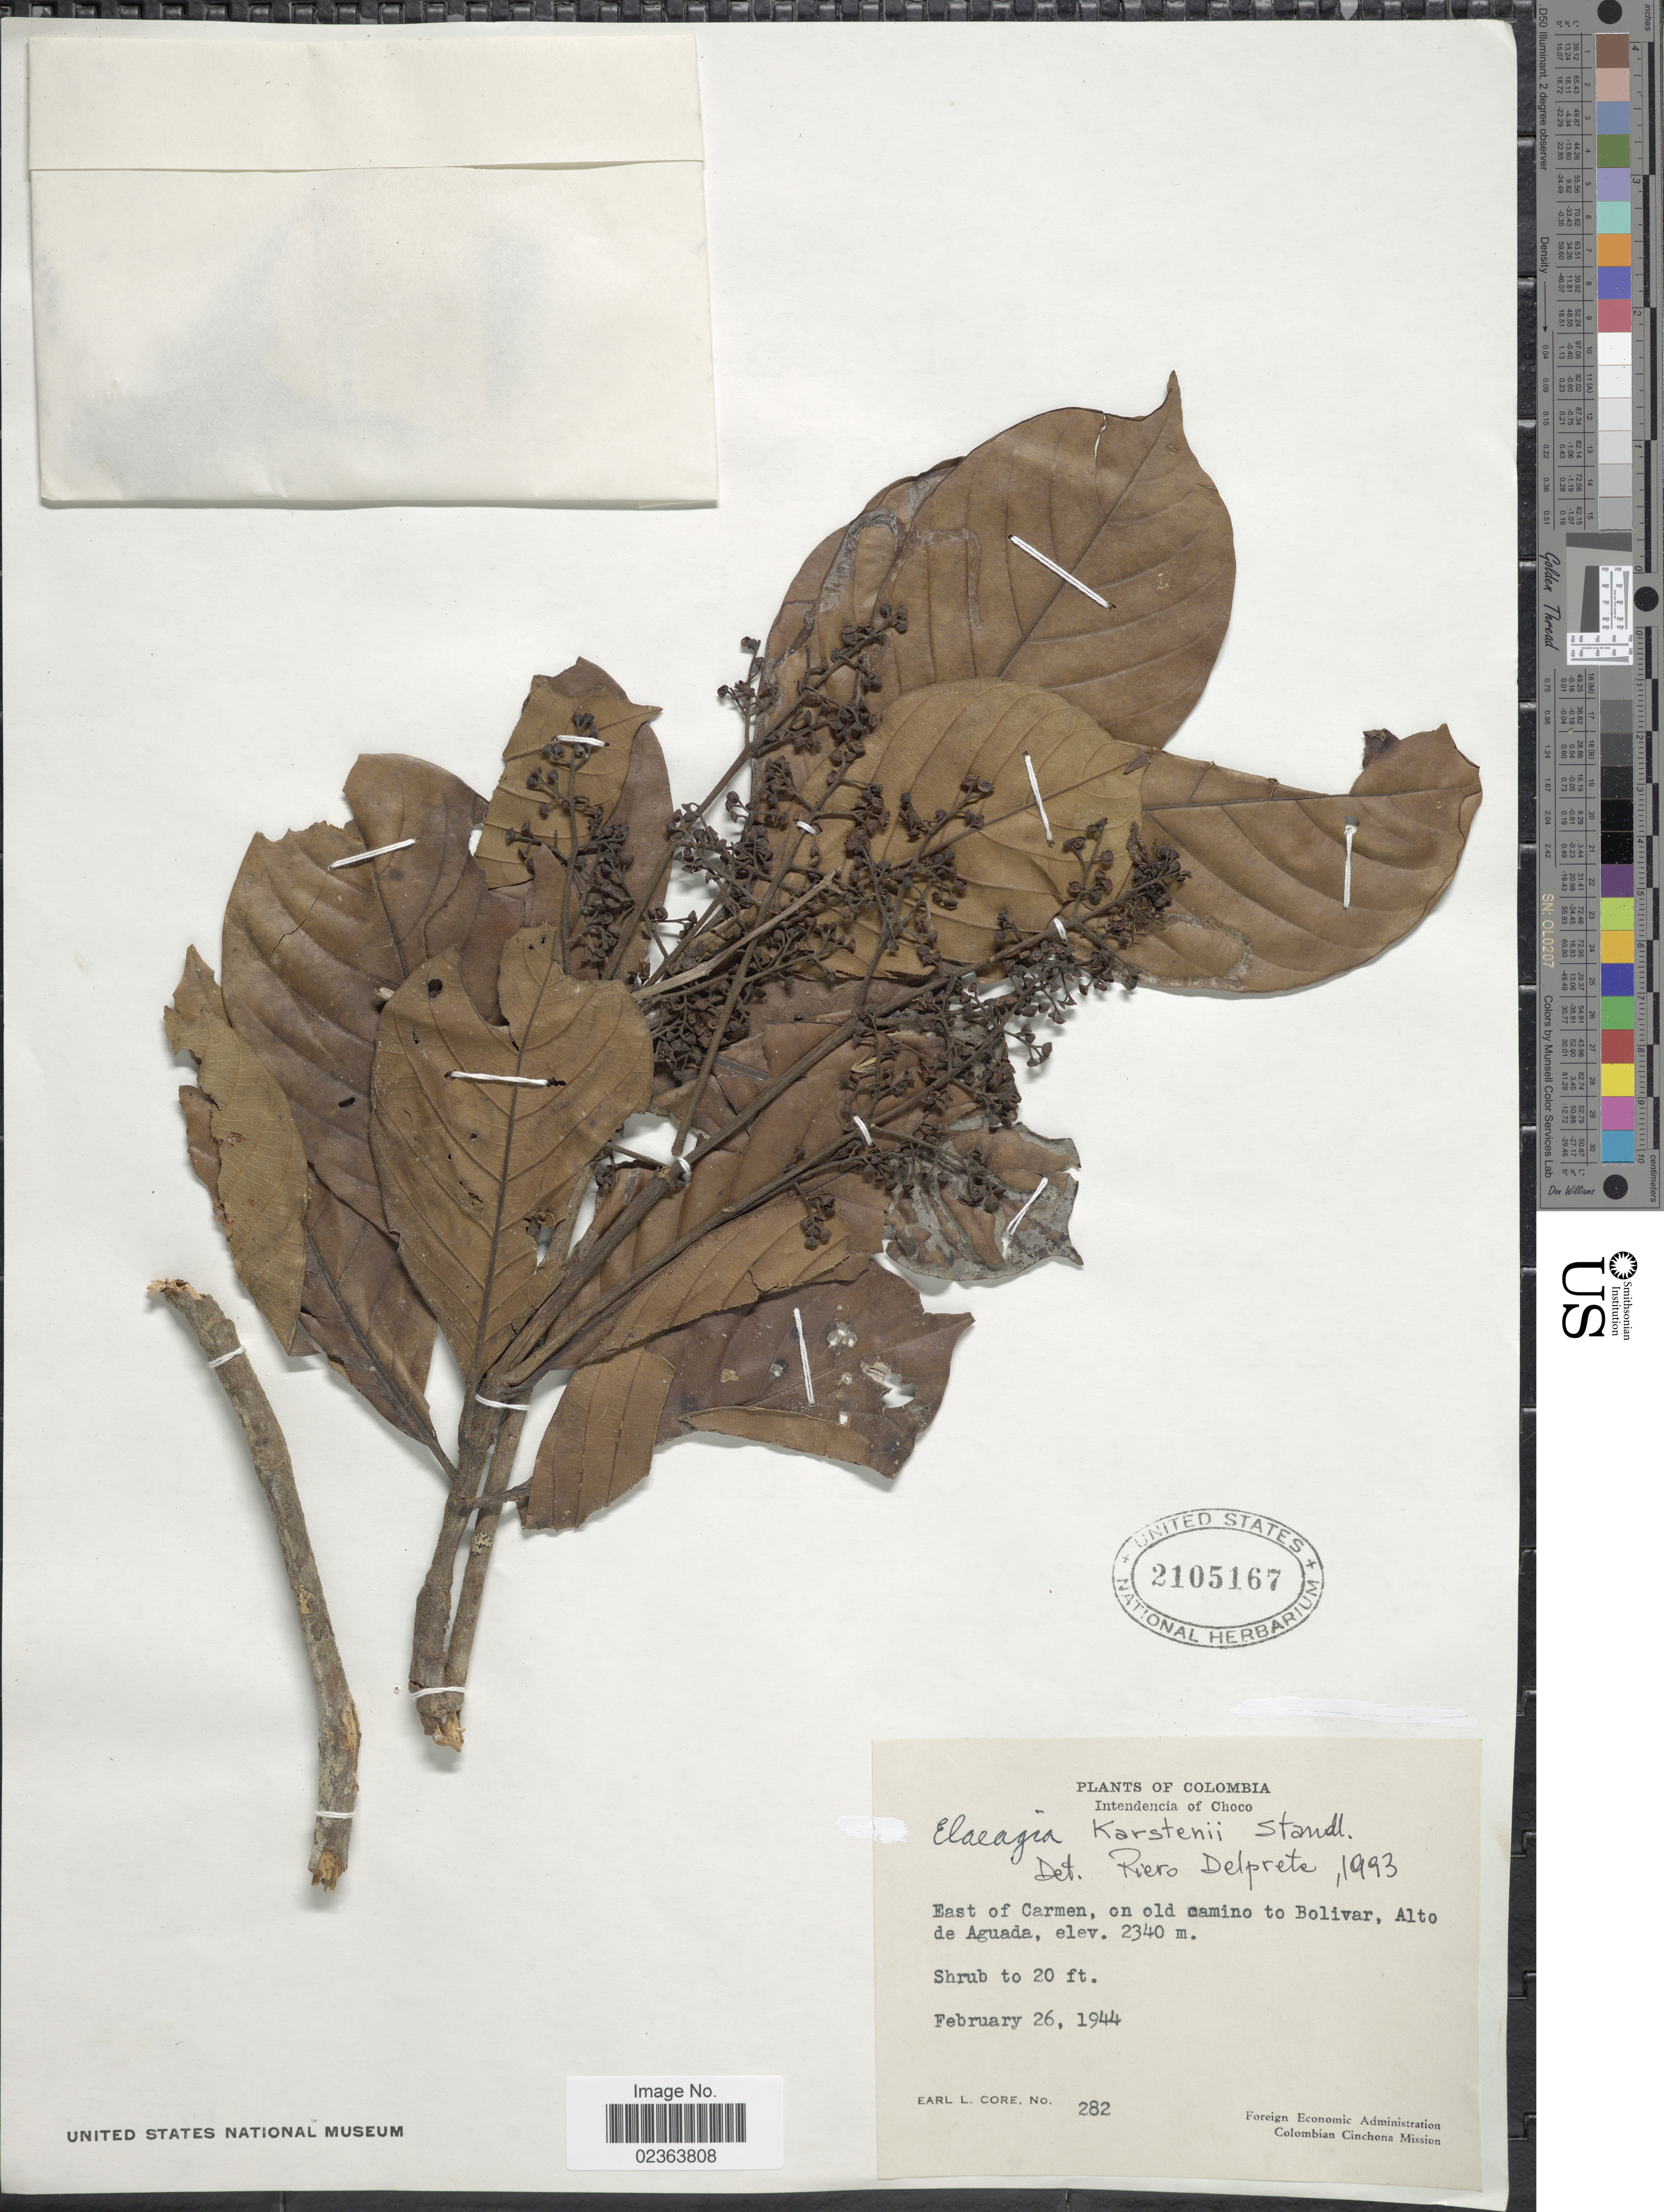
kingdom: Plantae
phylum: Tracheophyta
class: Magnoliopsida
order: Gentianales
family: Rubiaceae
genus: Elaeagia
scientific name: Elaeagia karstenii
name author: Standl.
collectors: E. L. Core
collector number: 282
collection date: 1944-02-26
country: Colombia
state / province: Chocó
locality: Intendencia of Choco, East of Carmen, on old camino to Bolivar, Alto de Aguada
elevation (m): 2340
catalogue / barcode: US 2105167